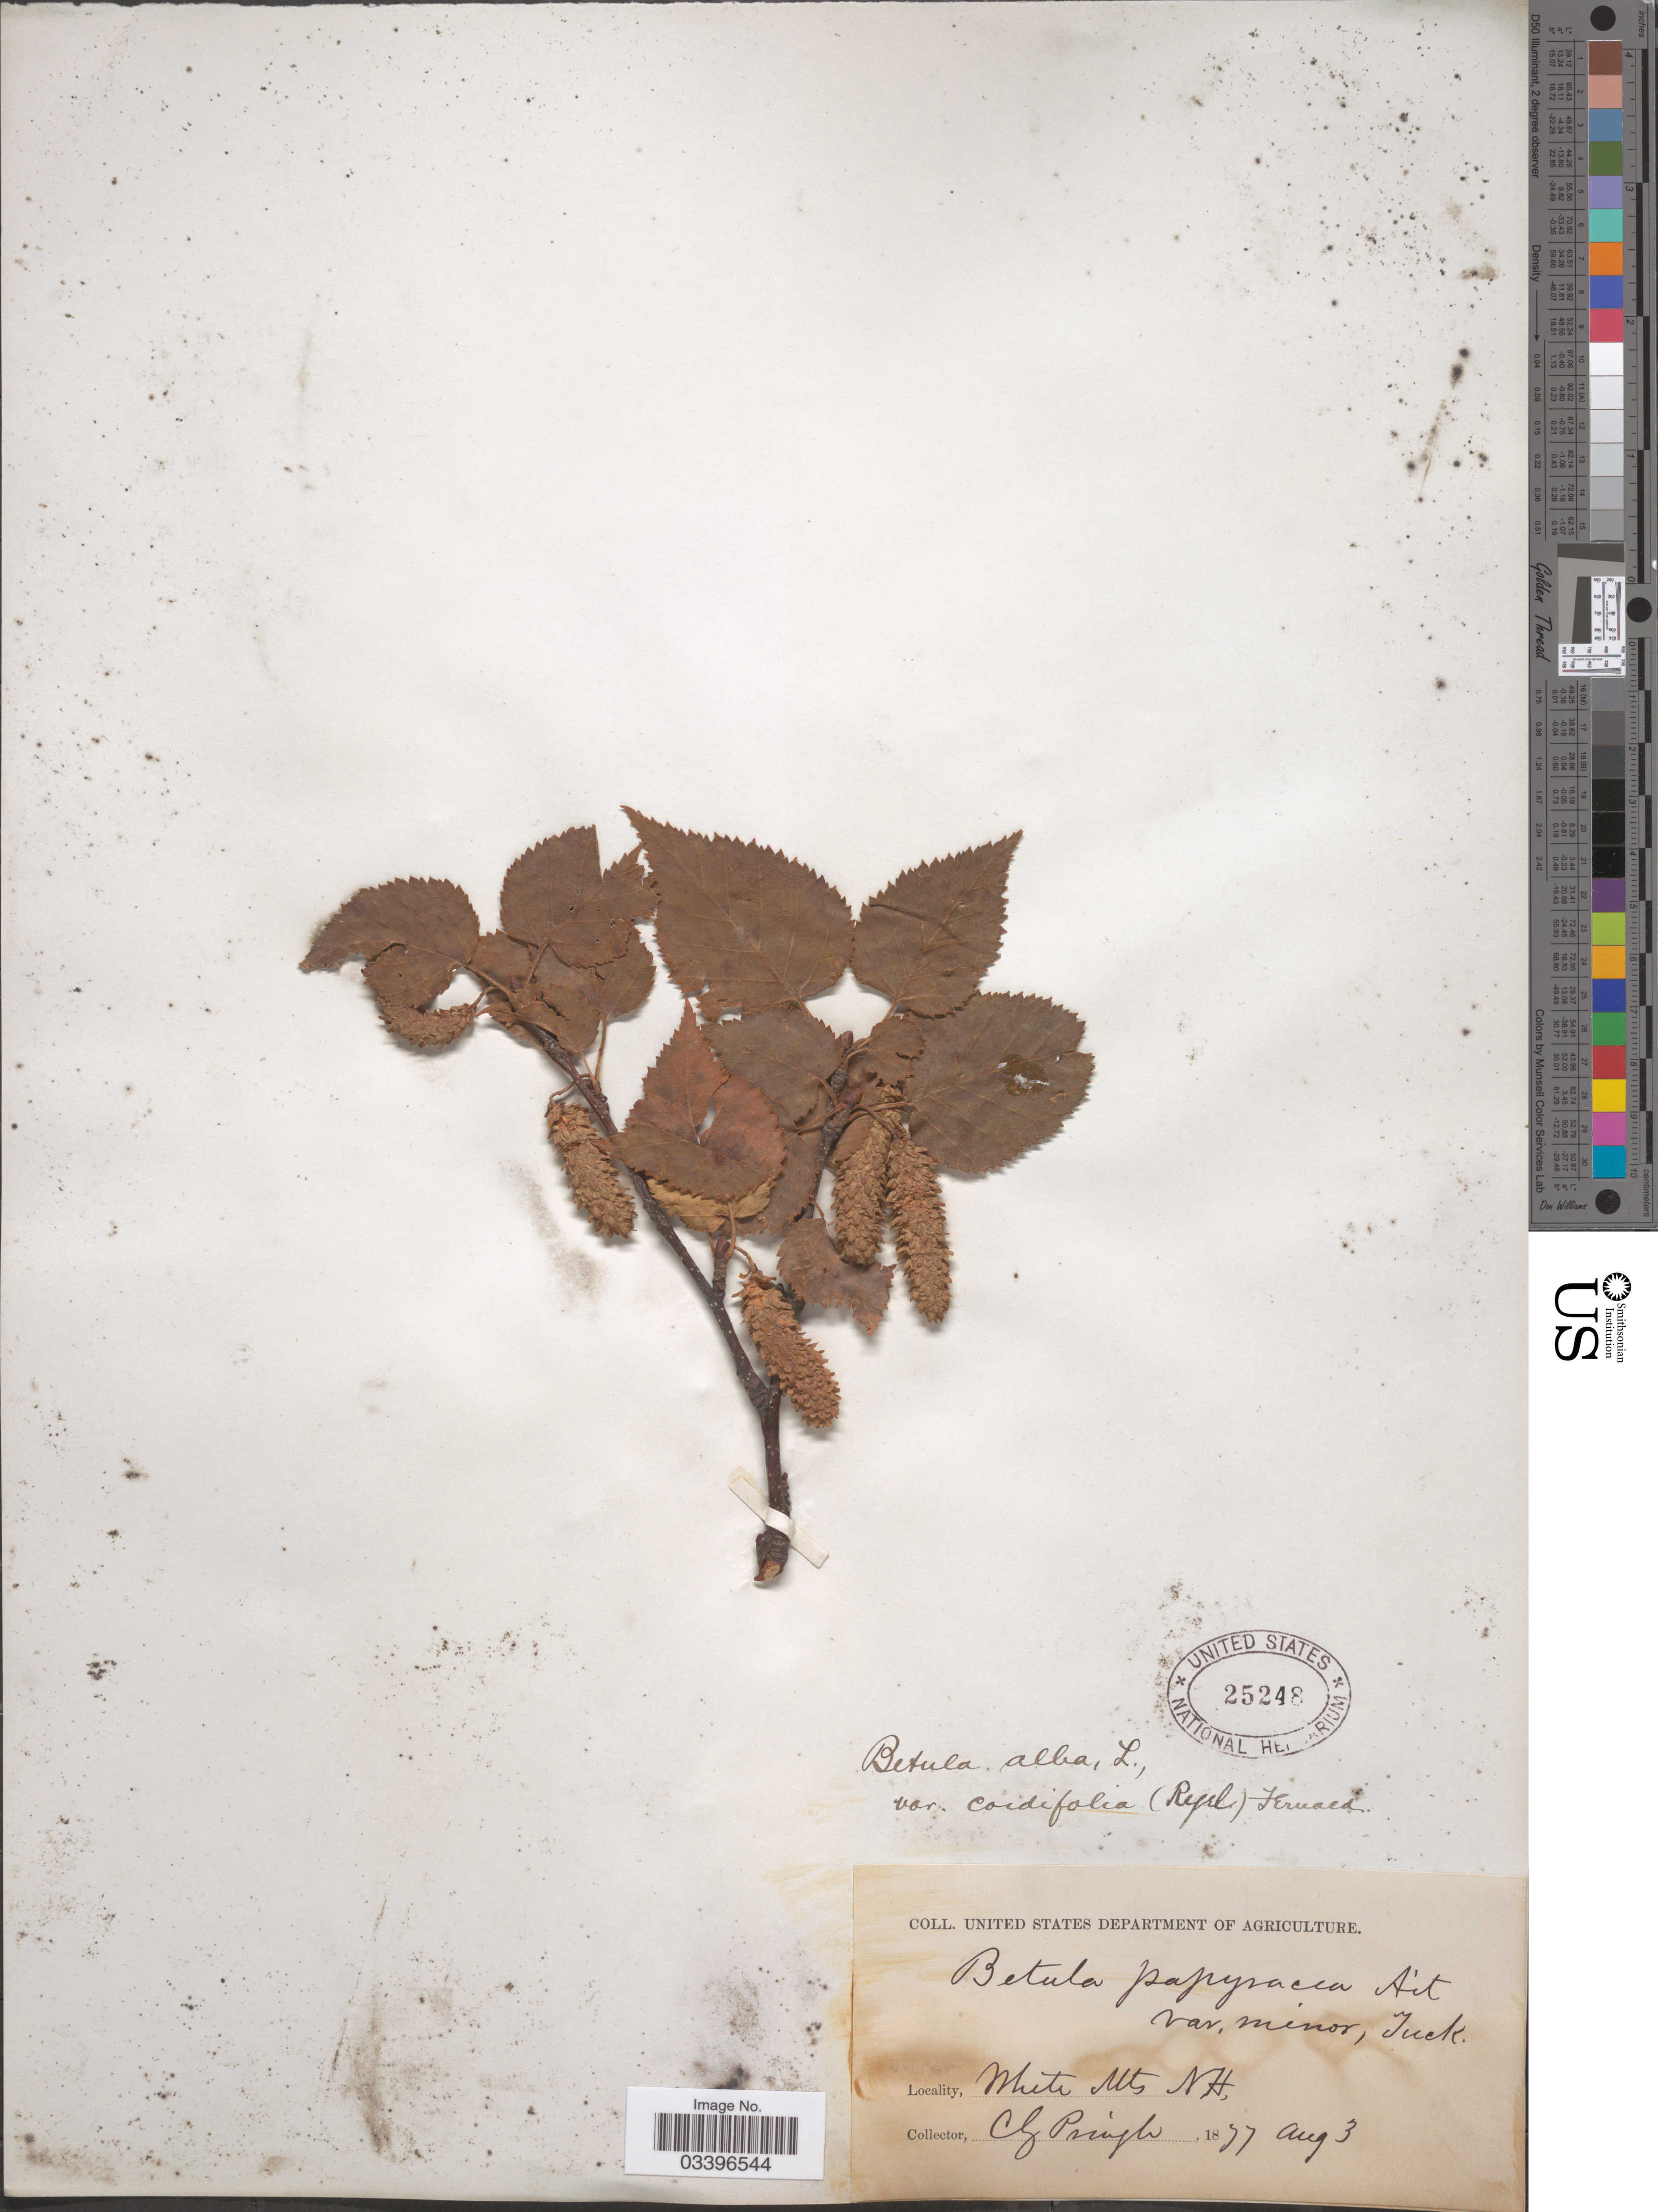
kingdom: Plantae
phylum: Tracheophyta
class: Magnoliopsida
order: Fagales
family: Betulaceae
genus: Betula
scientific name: Betula papyrifera var. cordifolia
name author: (Regel) Regel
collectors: C. G. Pringle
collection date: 1877-08-03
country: United States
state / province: New Hampshire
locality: White Mts NH.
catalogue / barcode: US 25248